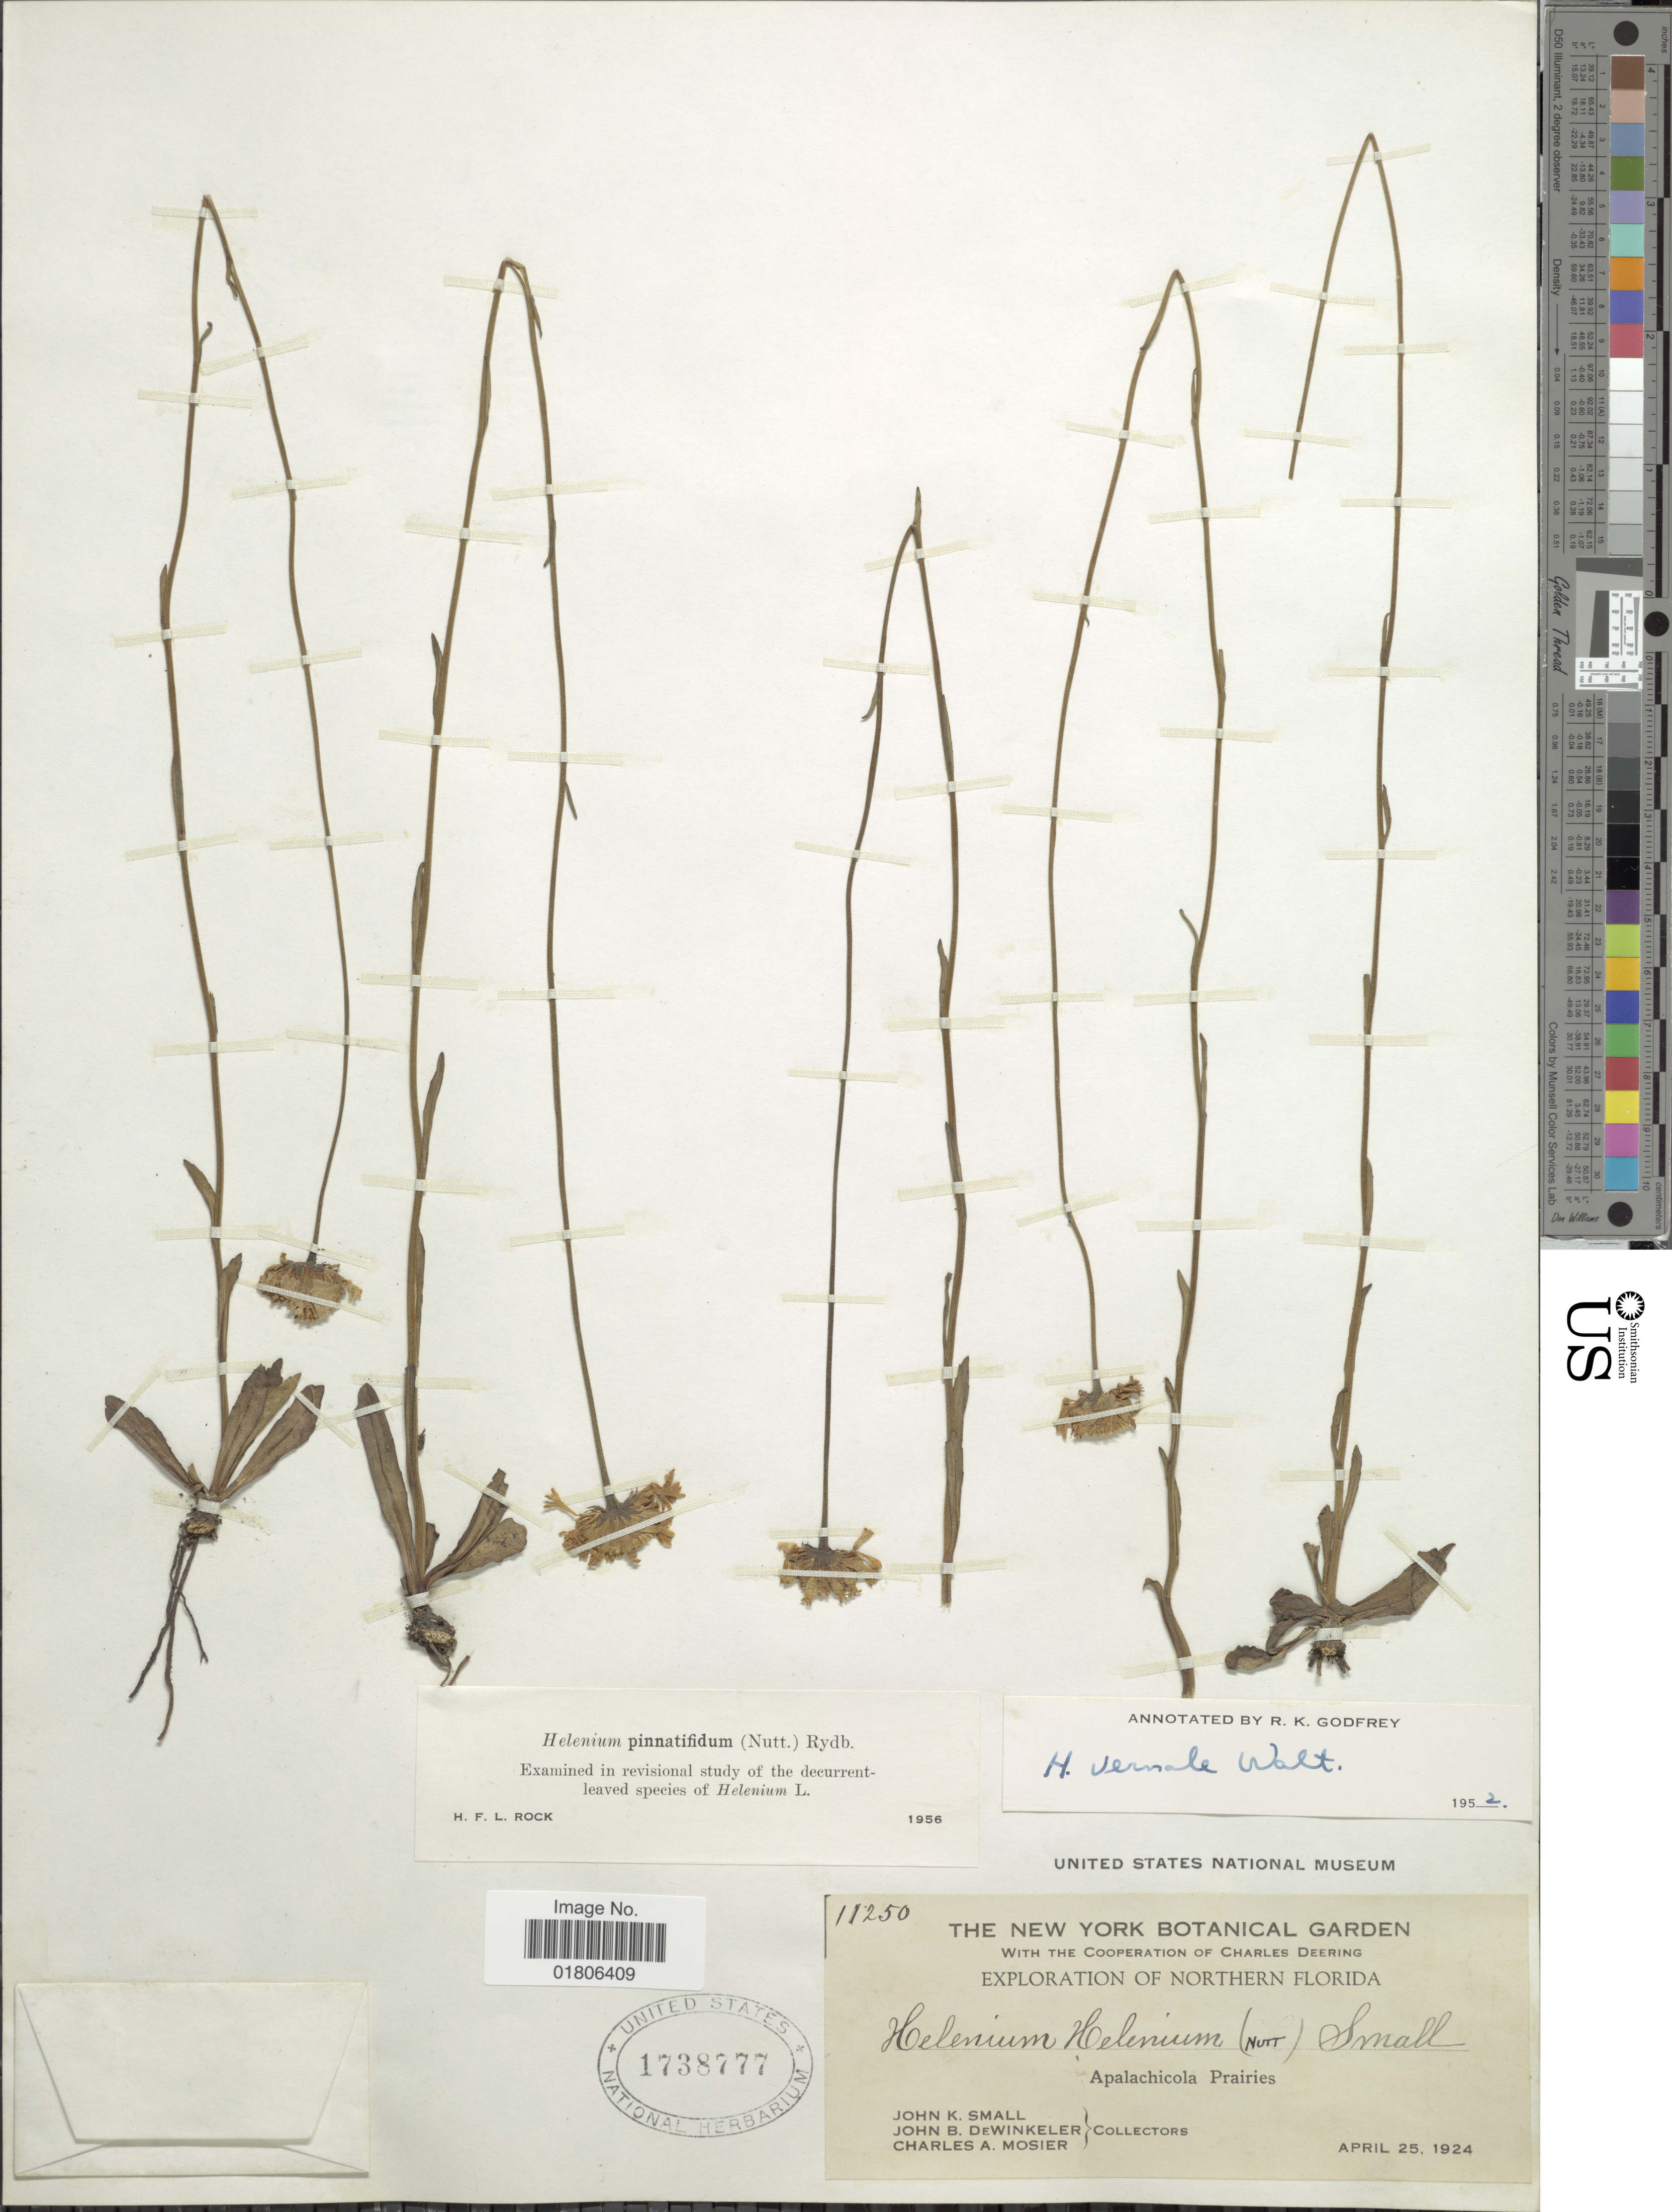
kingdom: Plantae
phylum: Tracheophyta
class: Magnoliopsida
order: Asterales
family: Asteraceae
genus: Helenium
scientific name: Helenium pinnatifidum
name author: (Schwein. ex Nutt.) Rydb.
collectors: J. K. Small, J. B. Dewinkeler & C. A. Mosier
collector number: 11250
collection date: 1924-04-25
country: United States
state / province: Florida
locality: Northern Florida, Apalachicola Prairies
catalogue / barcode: US 1738777